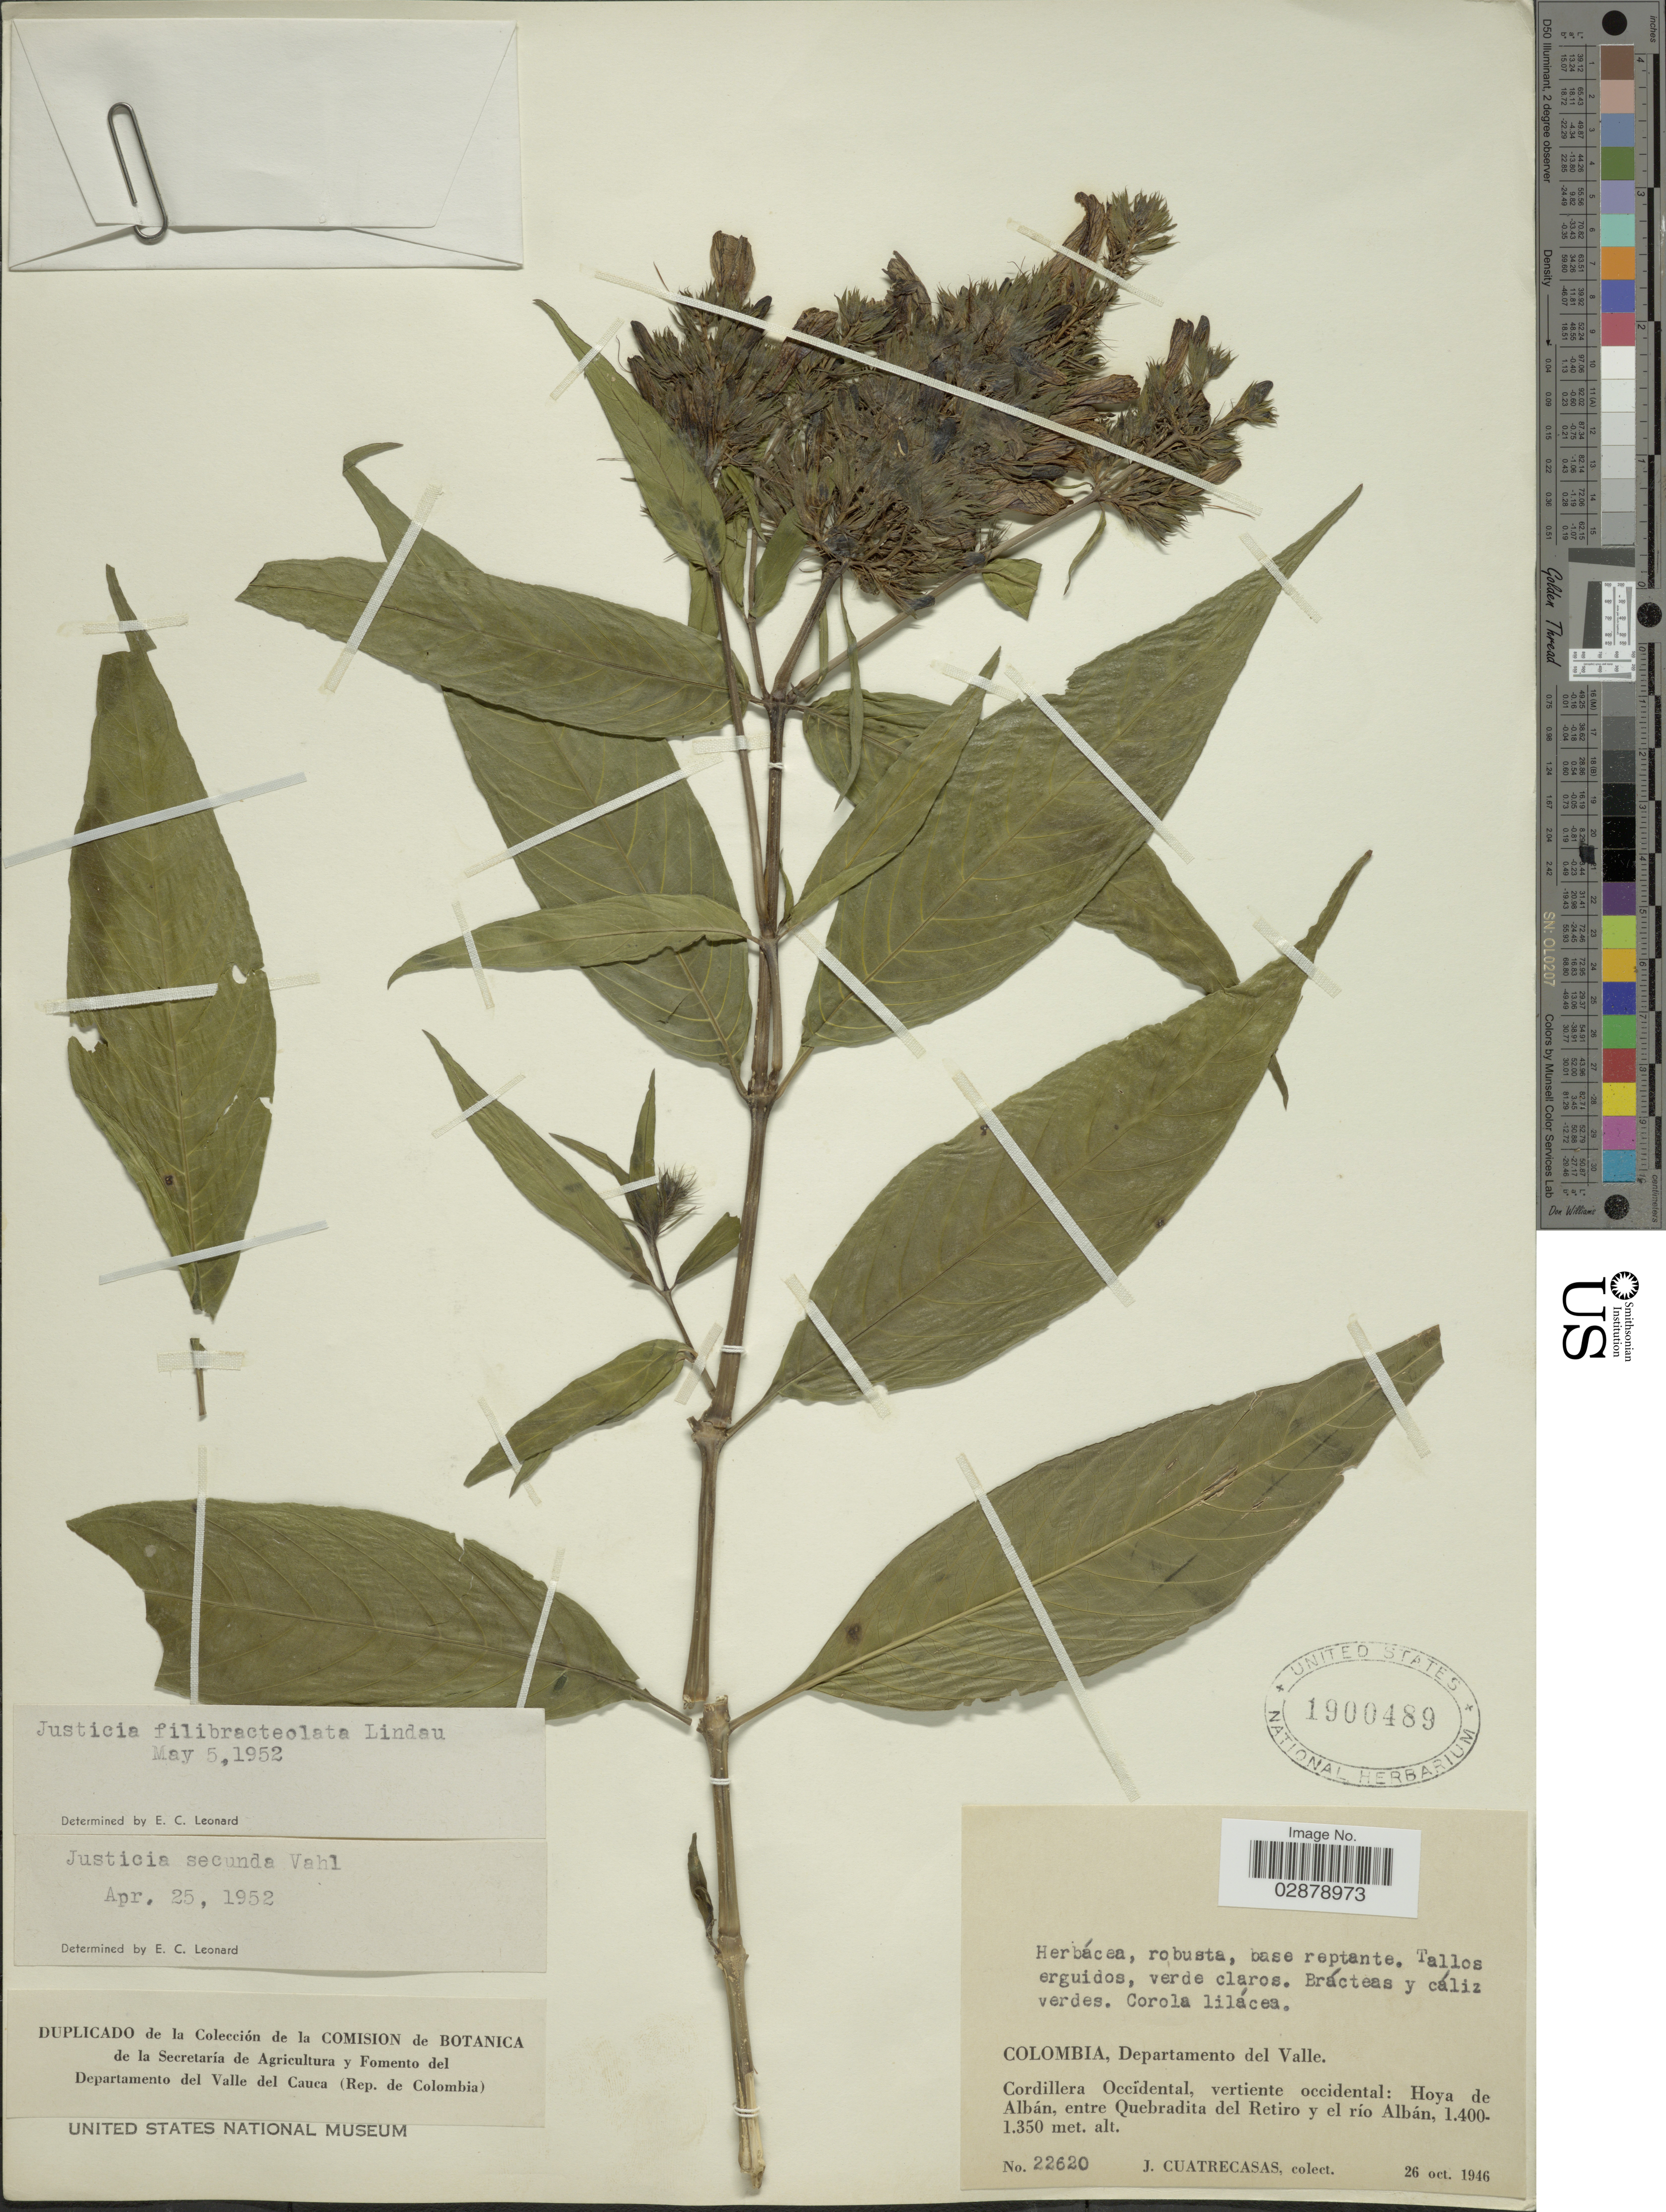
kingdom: Plantae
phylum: Tracheophyta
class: Magnoliopsida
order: Lamiales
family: Acanthaceae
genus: Justicia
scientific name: Justicia filibracteolata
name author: Lindau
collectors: J. Cuatrecasas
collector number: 22620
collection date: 1946-10-26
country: Colombia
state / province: Valle del Cauca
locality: Departamento del Valle. Cordillera Occïdental, vertiente occidental: Hoya de Albán, entre Quebradita del Retiro y el río Albán.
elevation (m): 1350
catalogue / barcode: US 1900489